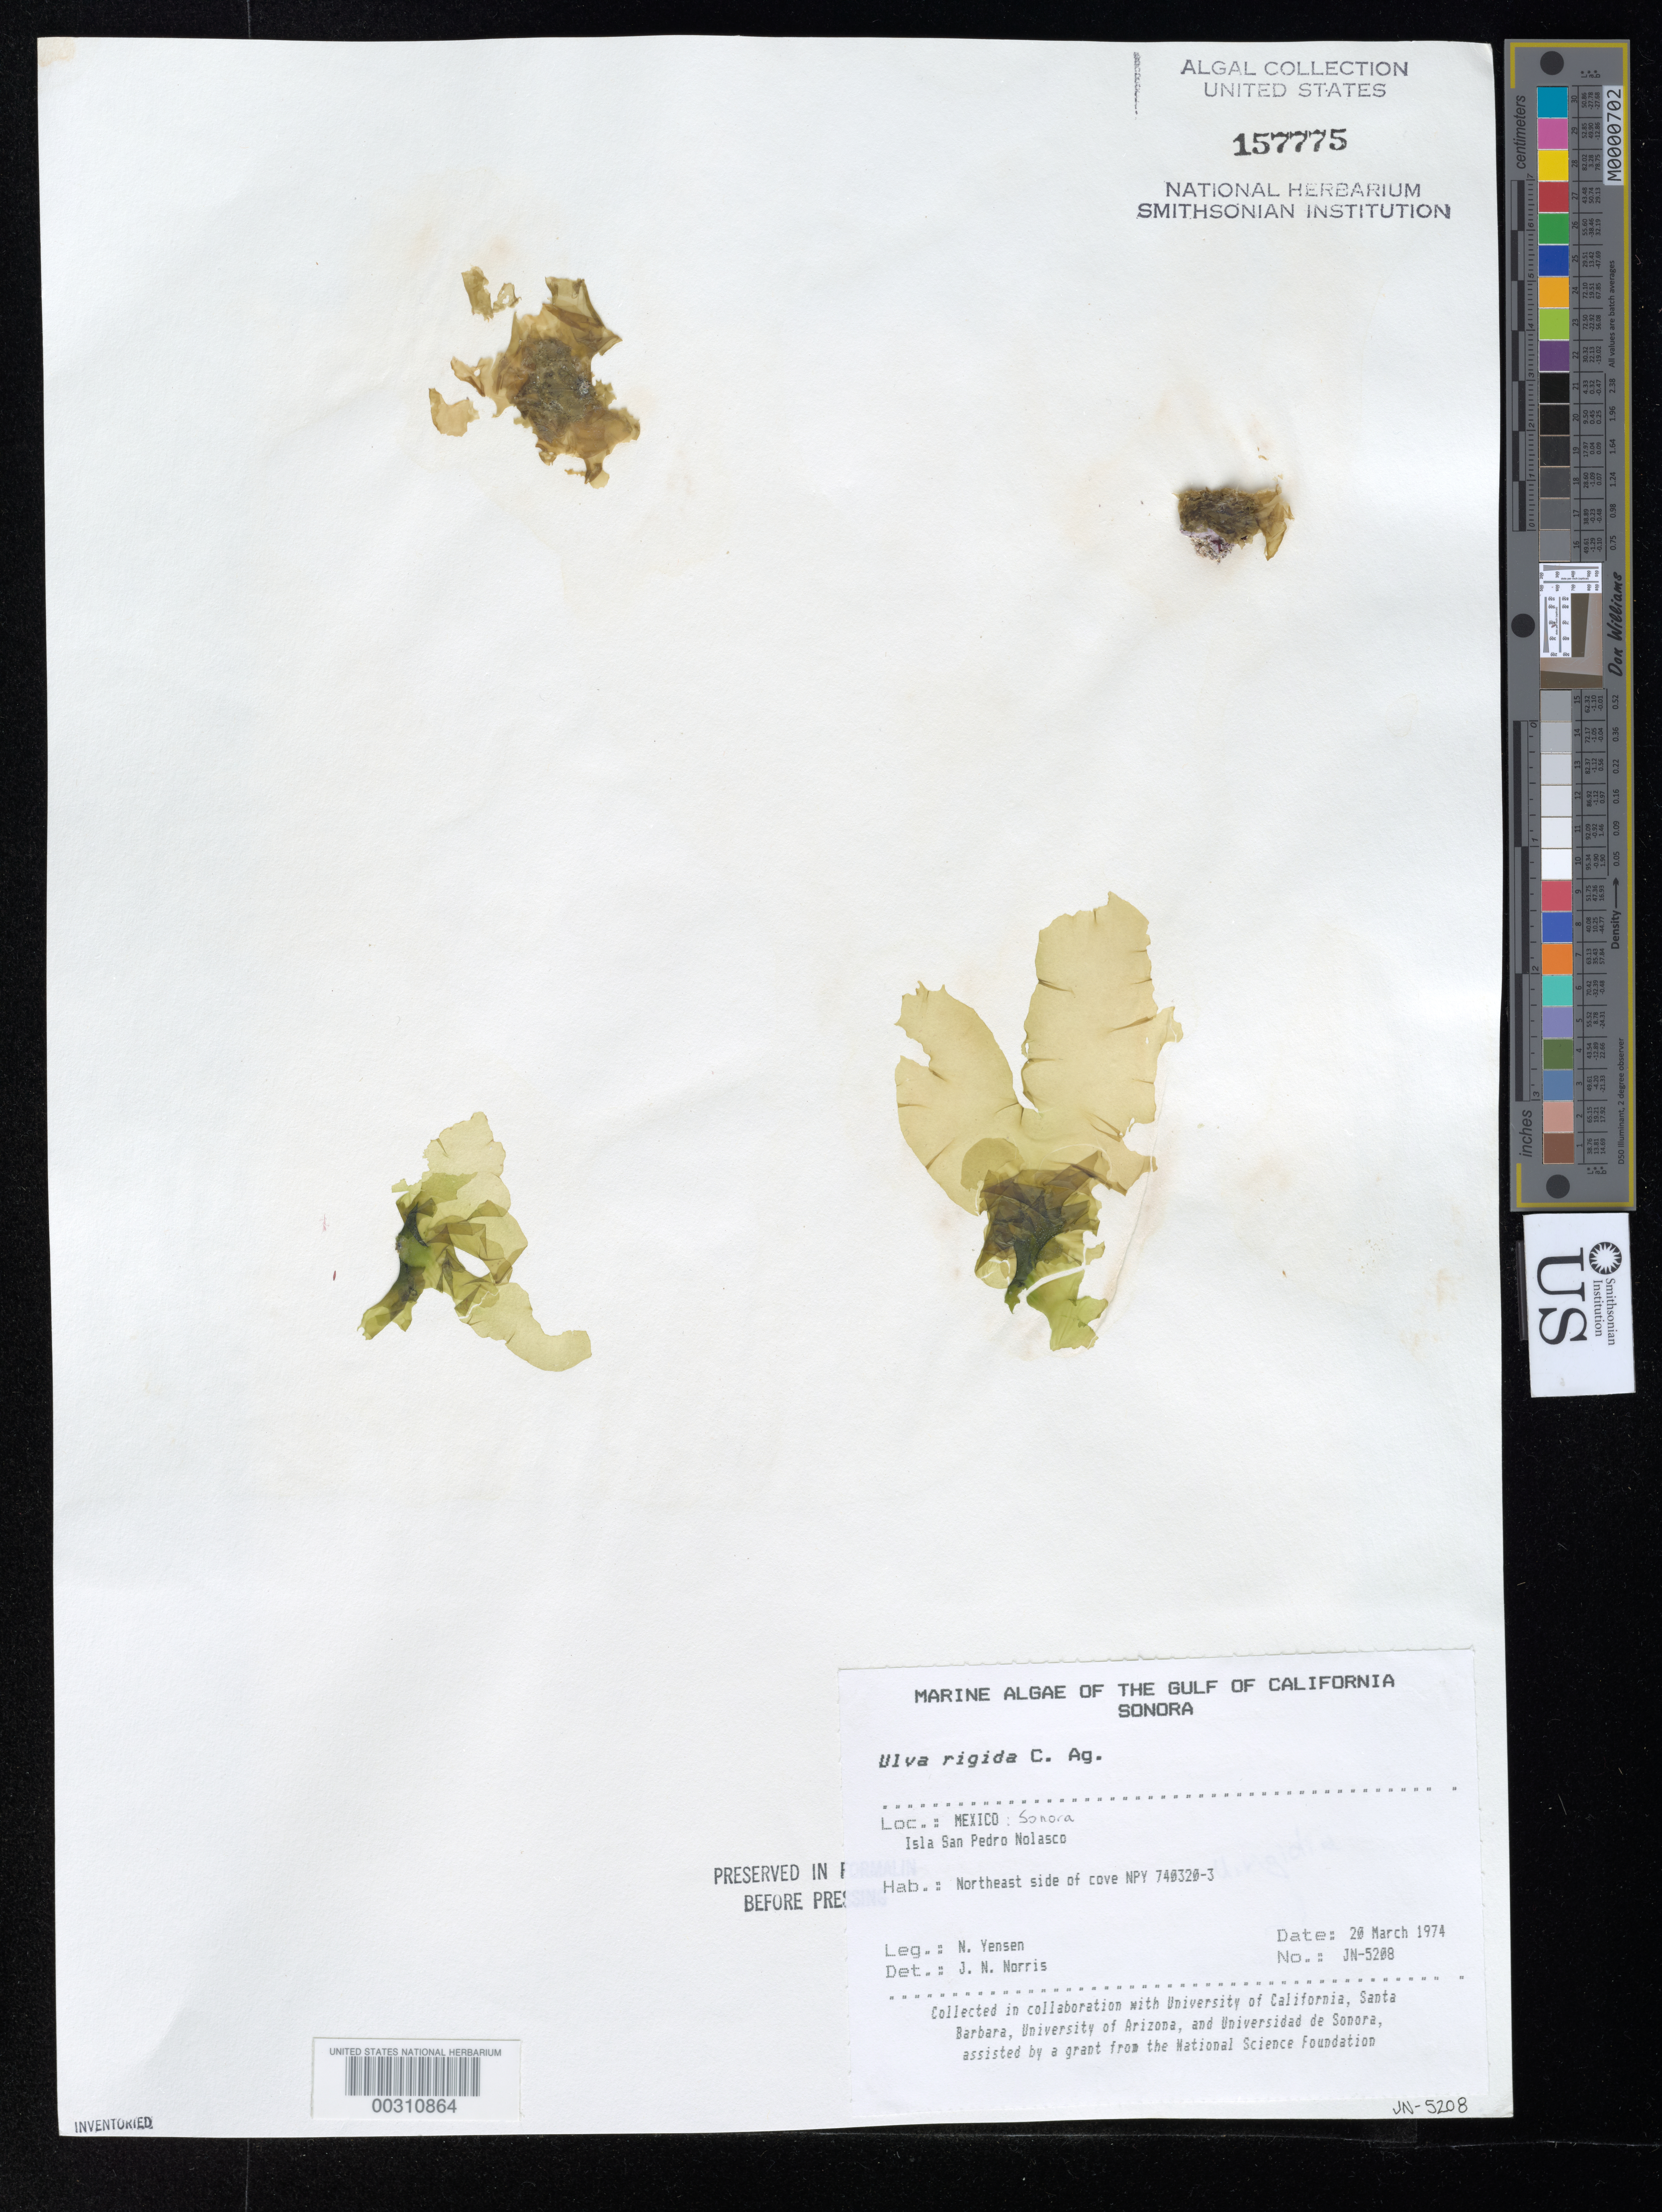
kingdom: Plantae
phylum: Chlorophyta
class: Ulvophyceae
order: Ulvales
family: Ulvaceae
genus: Ulva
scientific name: Ulva rigida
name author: C. Agardh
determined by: Norris, James N.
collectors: N. Yensen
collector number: Jn-5208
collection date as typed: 20 Mar 1974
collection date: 1974-03-20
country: Mexico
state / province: Sonora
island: Isla San Pedro Nolasco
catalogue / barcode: US 157775